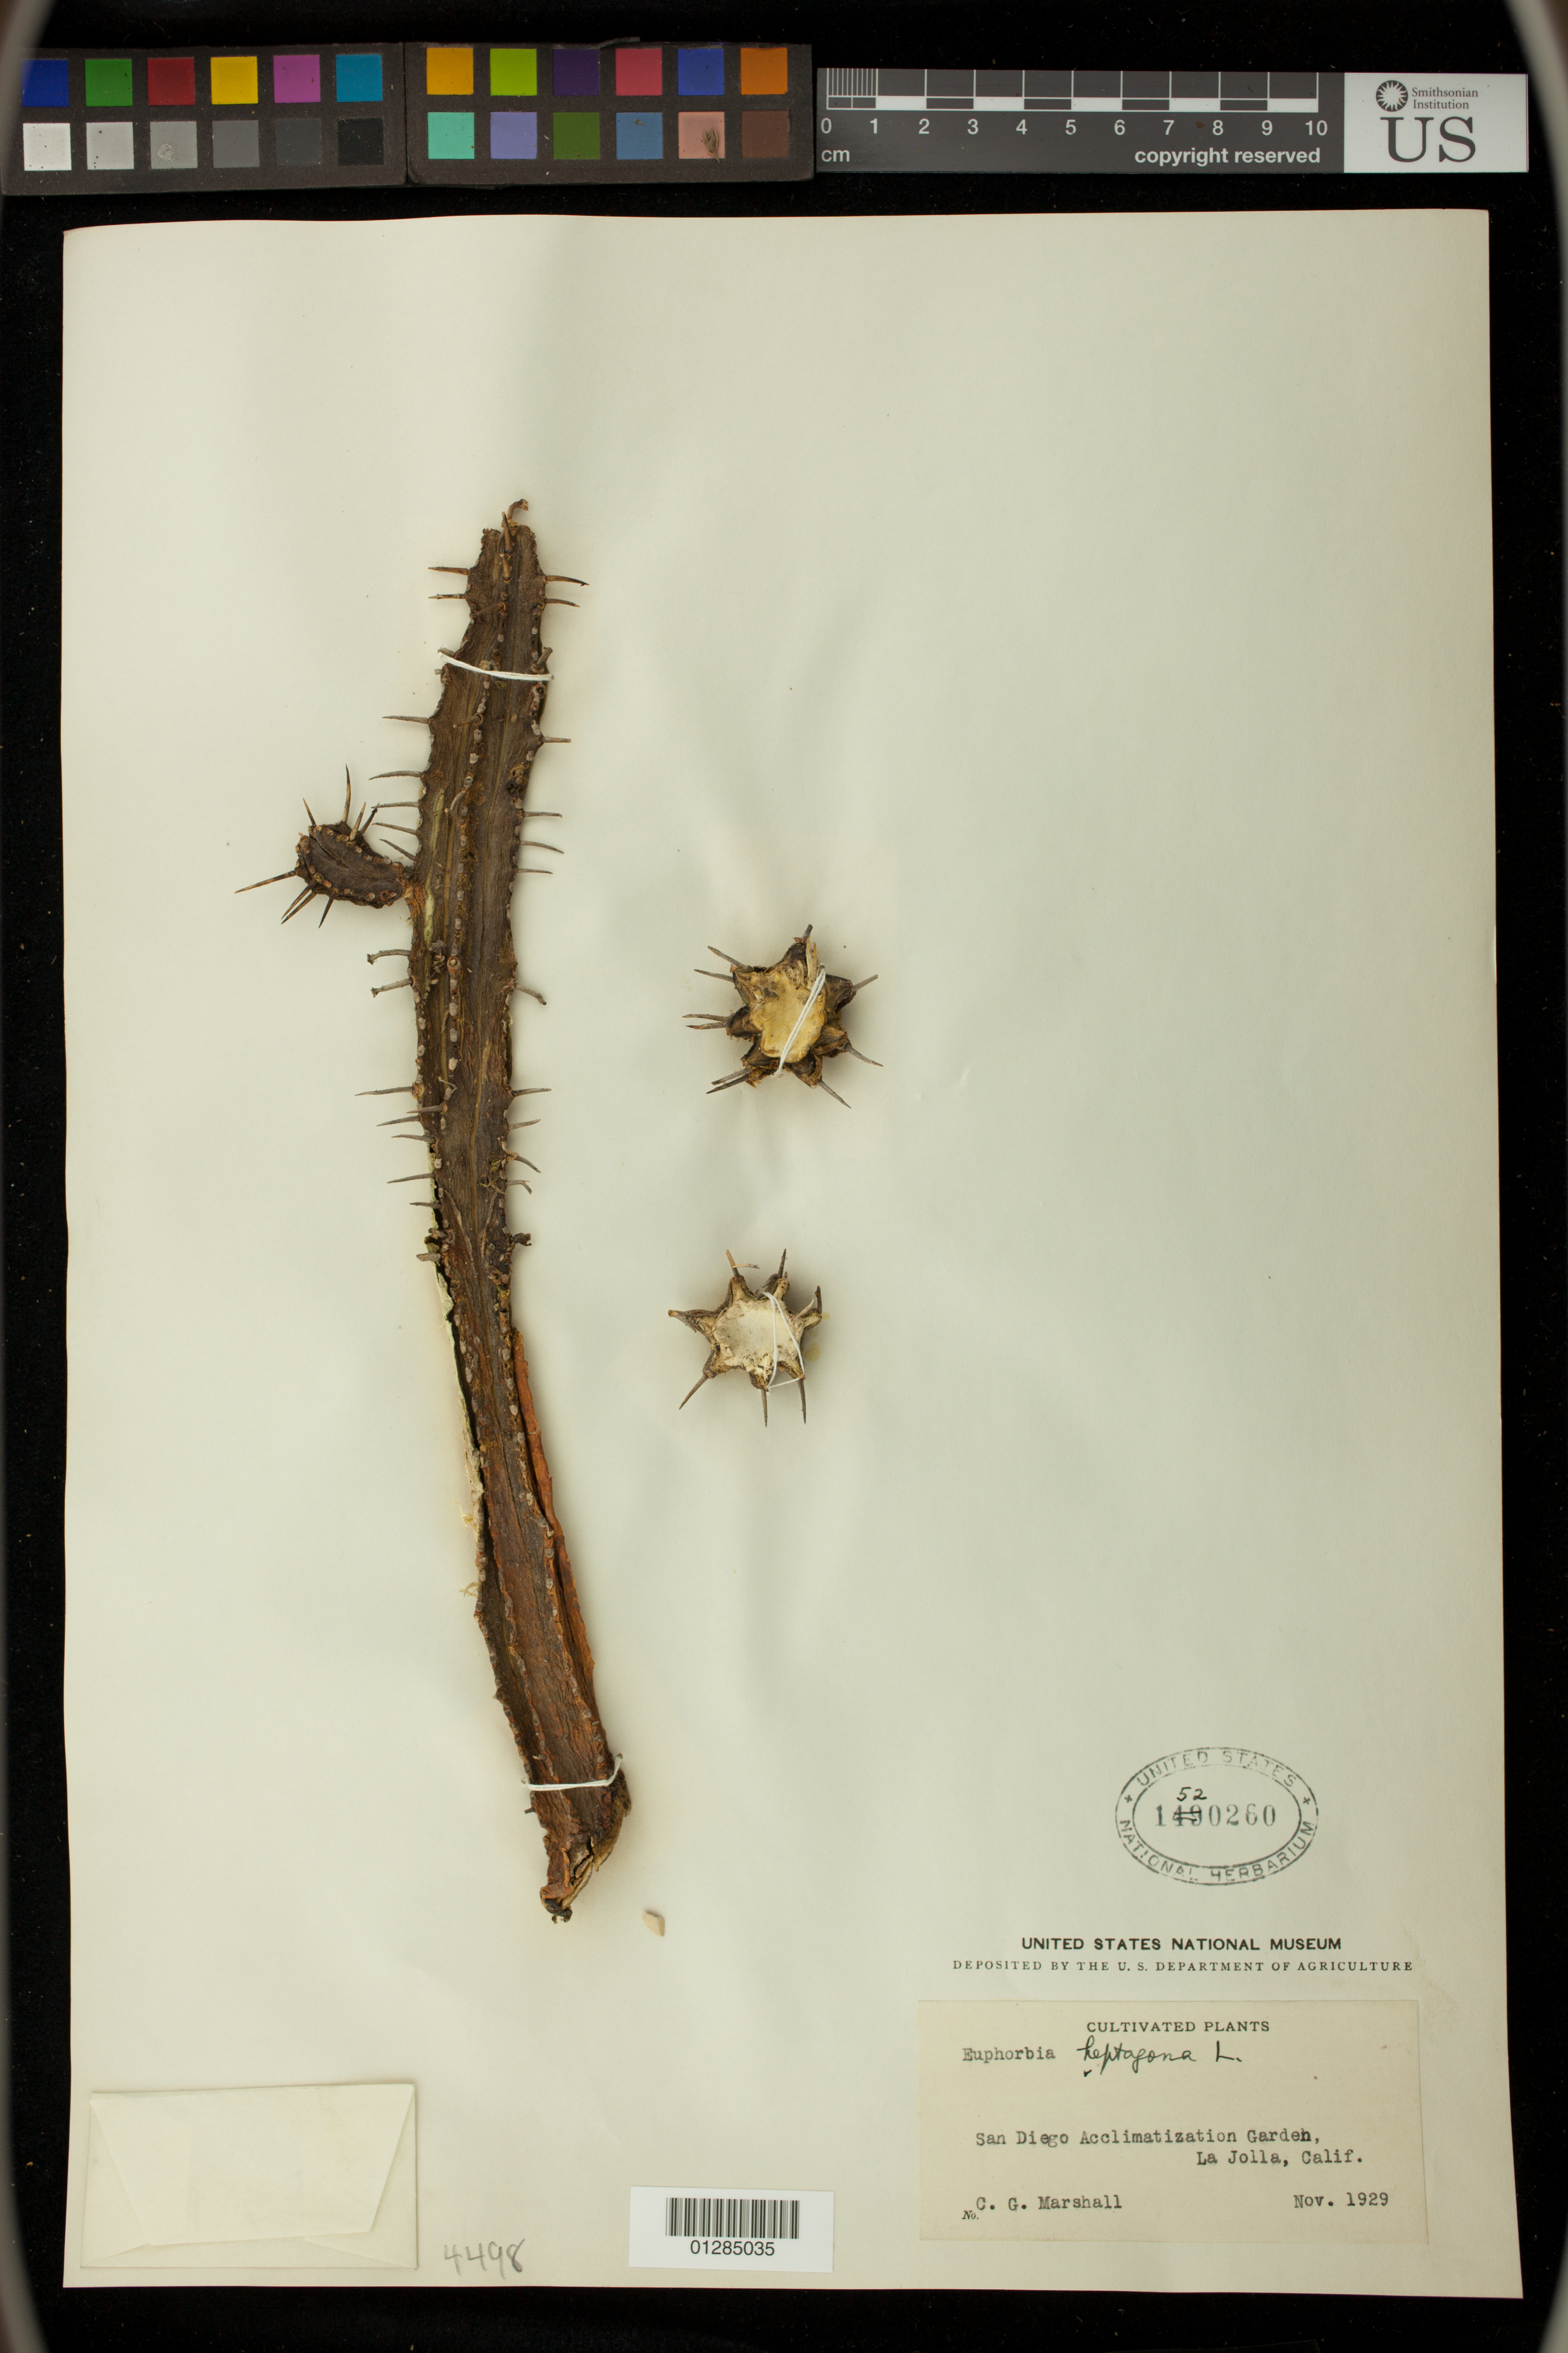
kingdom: Plantae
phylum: Tracheophyta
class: Magnoliopsida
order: Malpighiales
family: Euphorbiaceae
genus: Euphorbia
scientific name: Euphorbia heptagona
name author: L.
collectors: C. Marshall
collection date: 1929-11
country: United States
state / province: California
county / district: San Diego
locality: San Diego Acclimatization Garden, La Jolla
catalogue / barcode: US 1520260